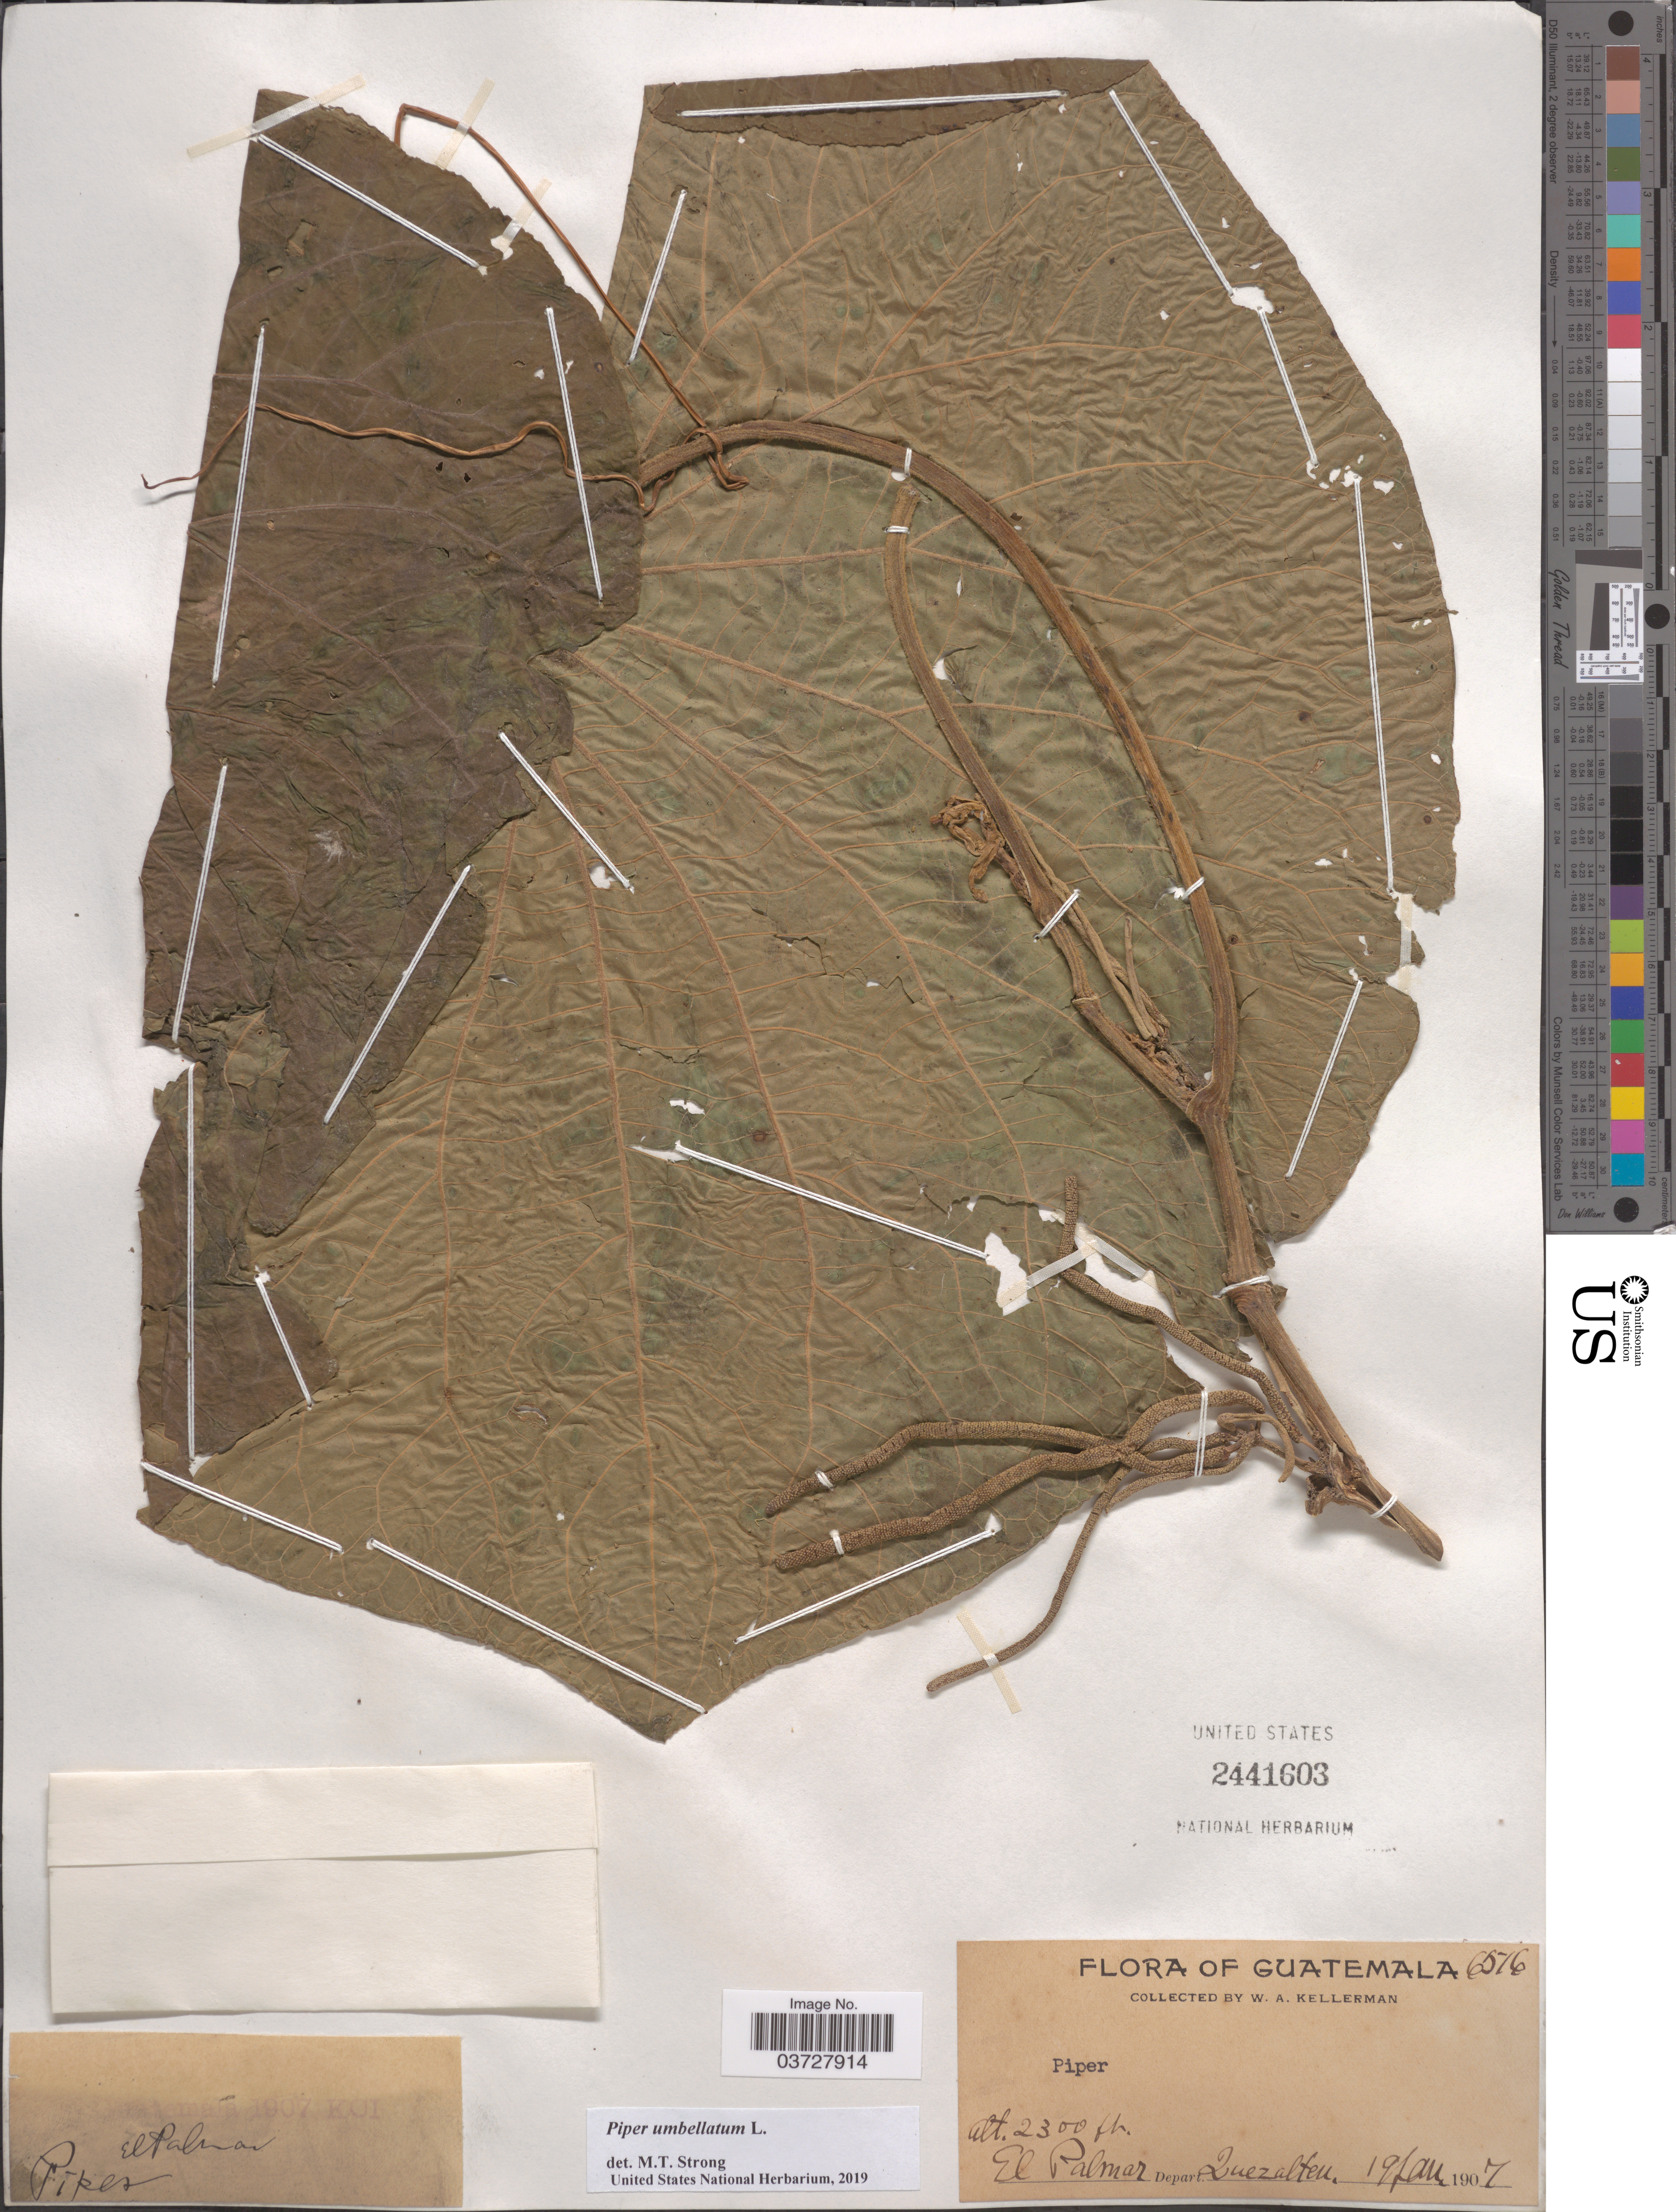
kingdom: Plantae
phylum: Tracheophyta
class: Magnoliopsida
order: Piperales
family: Piperaceae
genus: Piper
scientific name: Piper umbellatum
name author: L.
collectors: W. Kellerman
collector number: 6516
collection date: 1907-01-19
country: Guatemala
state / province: Quetzaltenango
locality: El Palmer, Depart. Quezalten.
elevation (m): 701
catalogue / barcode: US 2441603